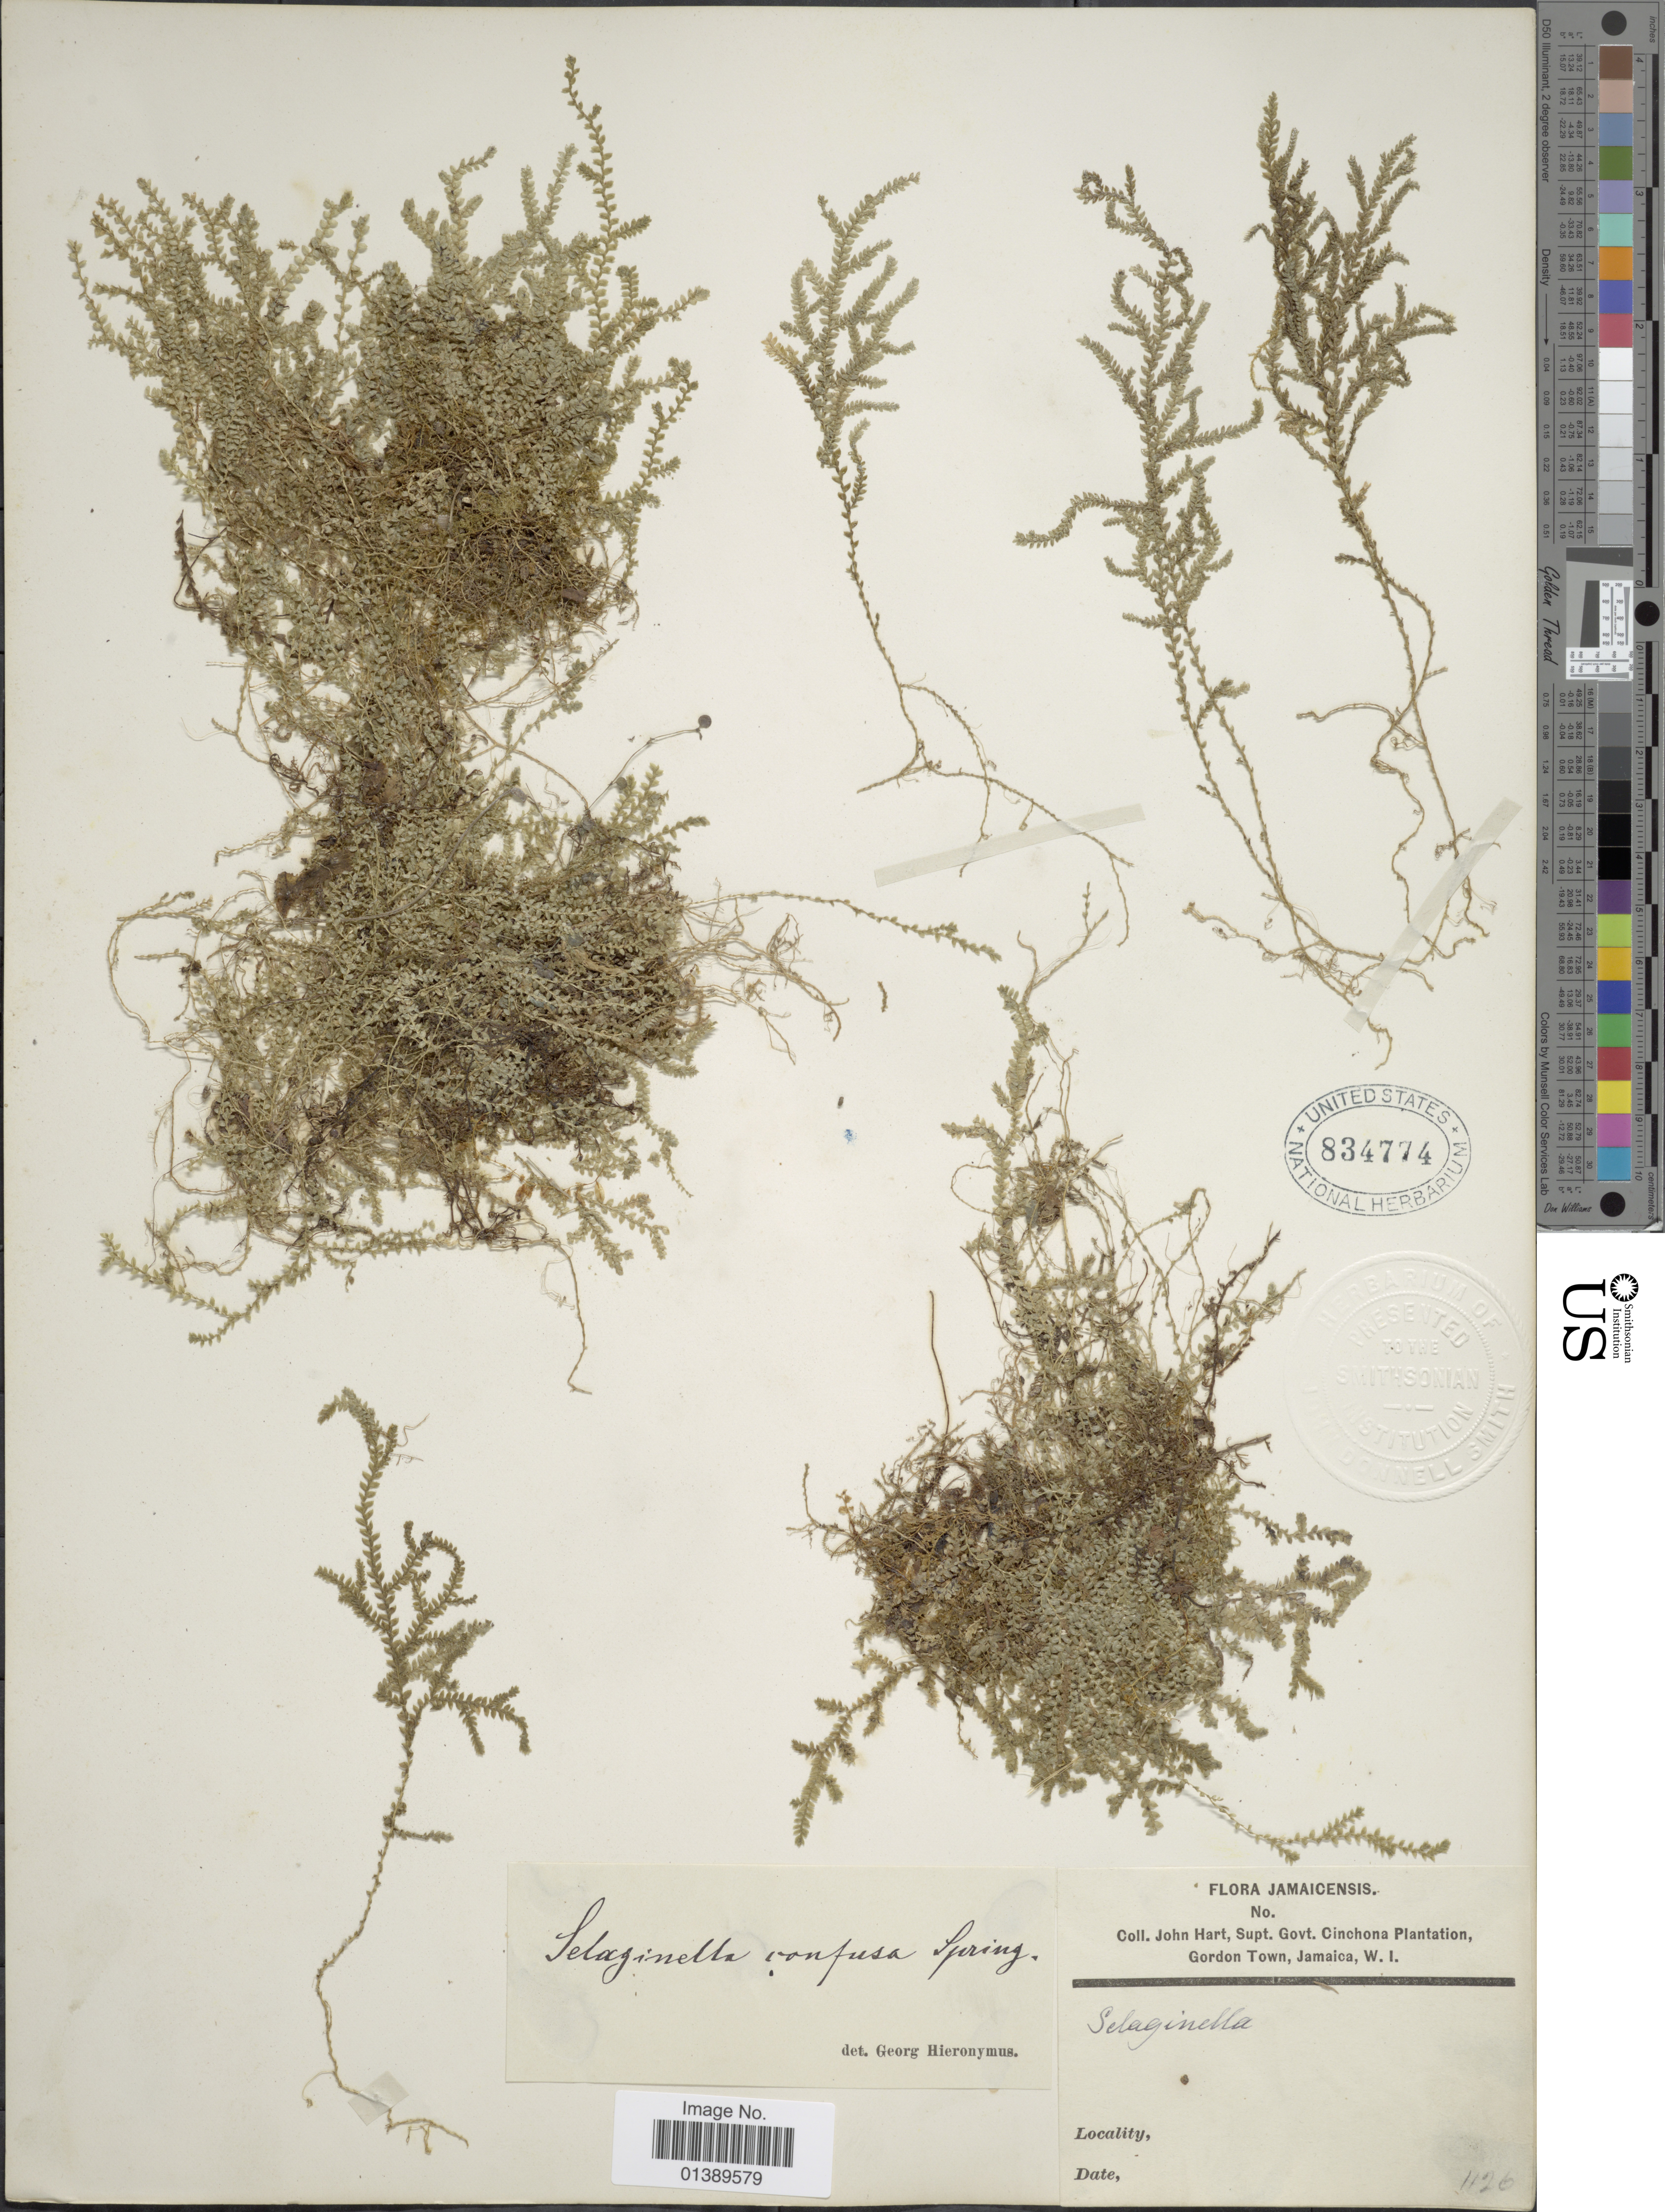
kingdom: Plantae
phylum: Tracheophyta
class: Lycopodiopsida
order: Selaginellales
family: Selaginellaceae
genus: Selaginella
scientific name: Selaginella confusa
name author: Spring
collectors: J. H. Hart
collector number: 1102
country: Jamaica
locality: Cinchona Plantation, Gordon Town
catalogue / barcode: US 834774